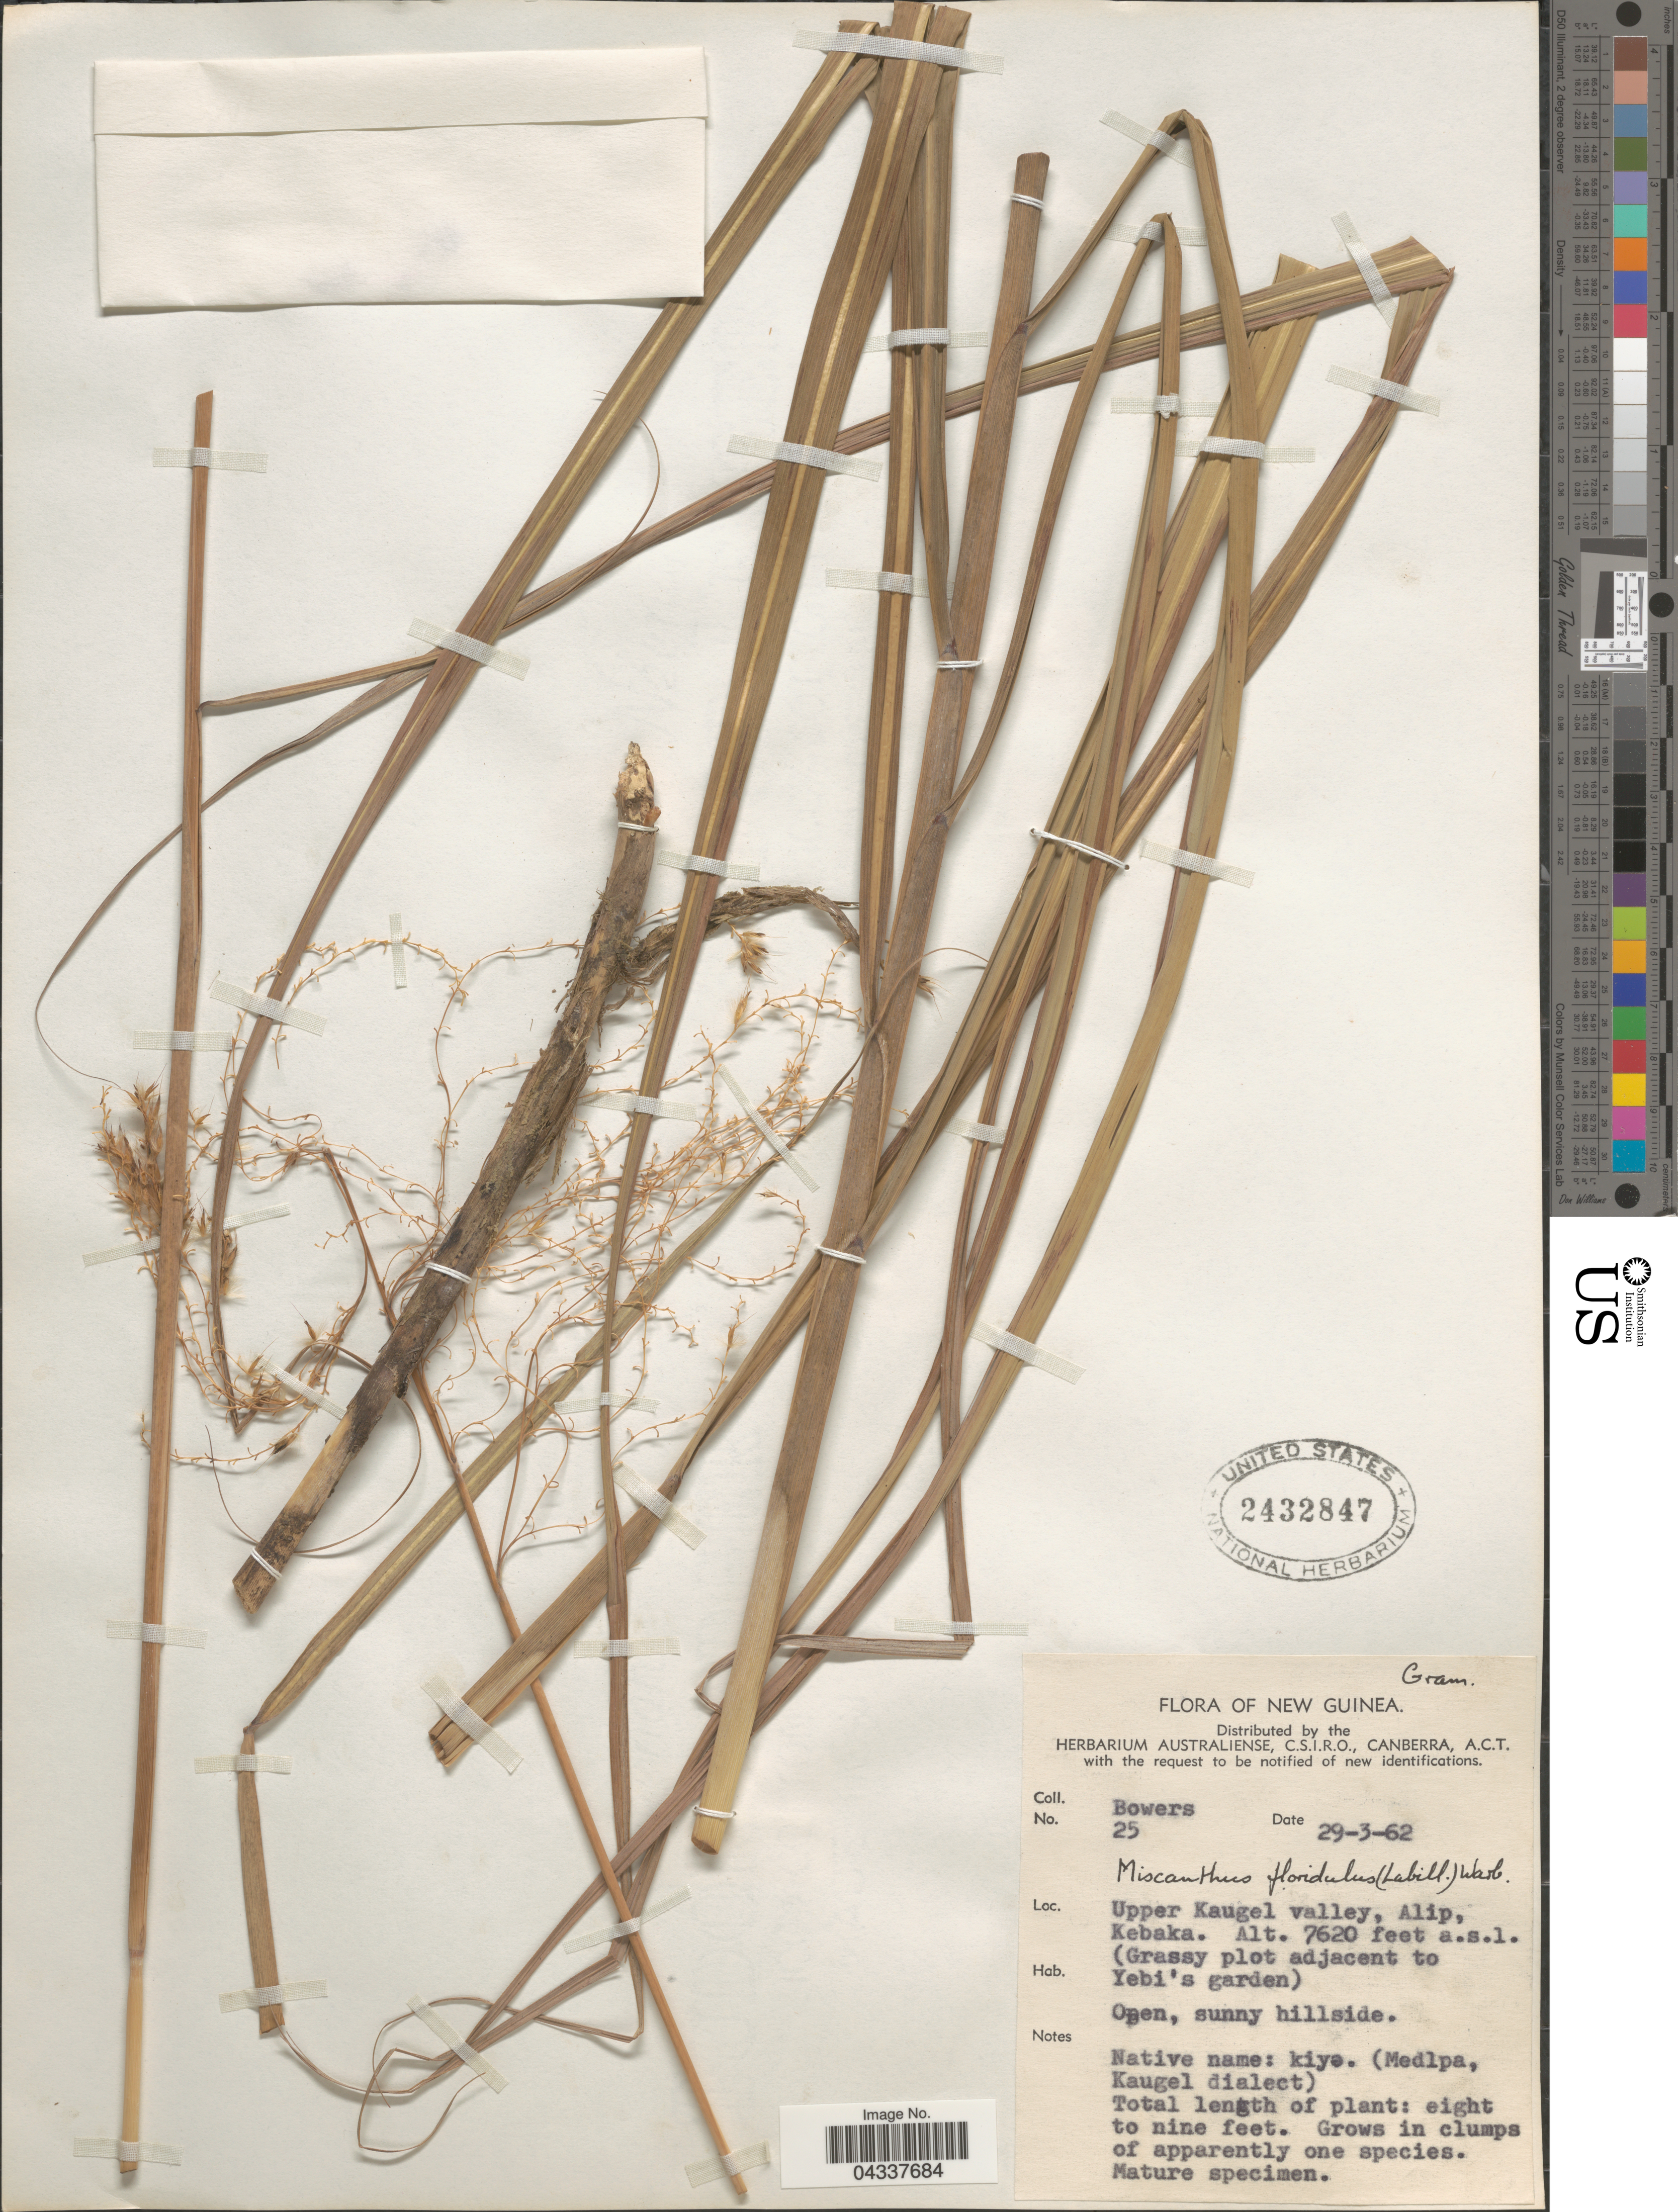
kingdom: Plantae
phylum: Tracheophyta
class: Liliopsida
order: Poales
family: Poaceae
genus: Miscanthus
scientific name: Miscanthus floridulus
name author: (Labill.) Warb.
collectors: -. Bowers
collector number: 25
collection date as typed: Transcribed d/m/y: 29/3/62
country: Papua New Guinea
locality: Upper Kaugel valley, Alip., Kebaka. (Grassy plot adjacent to Yebi's garden).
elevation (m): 2323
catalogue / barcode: US 2432847